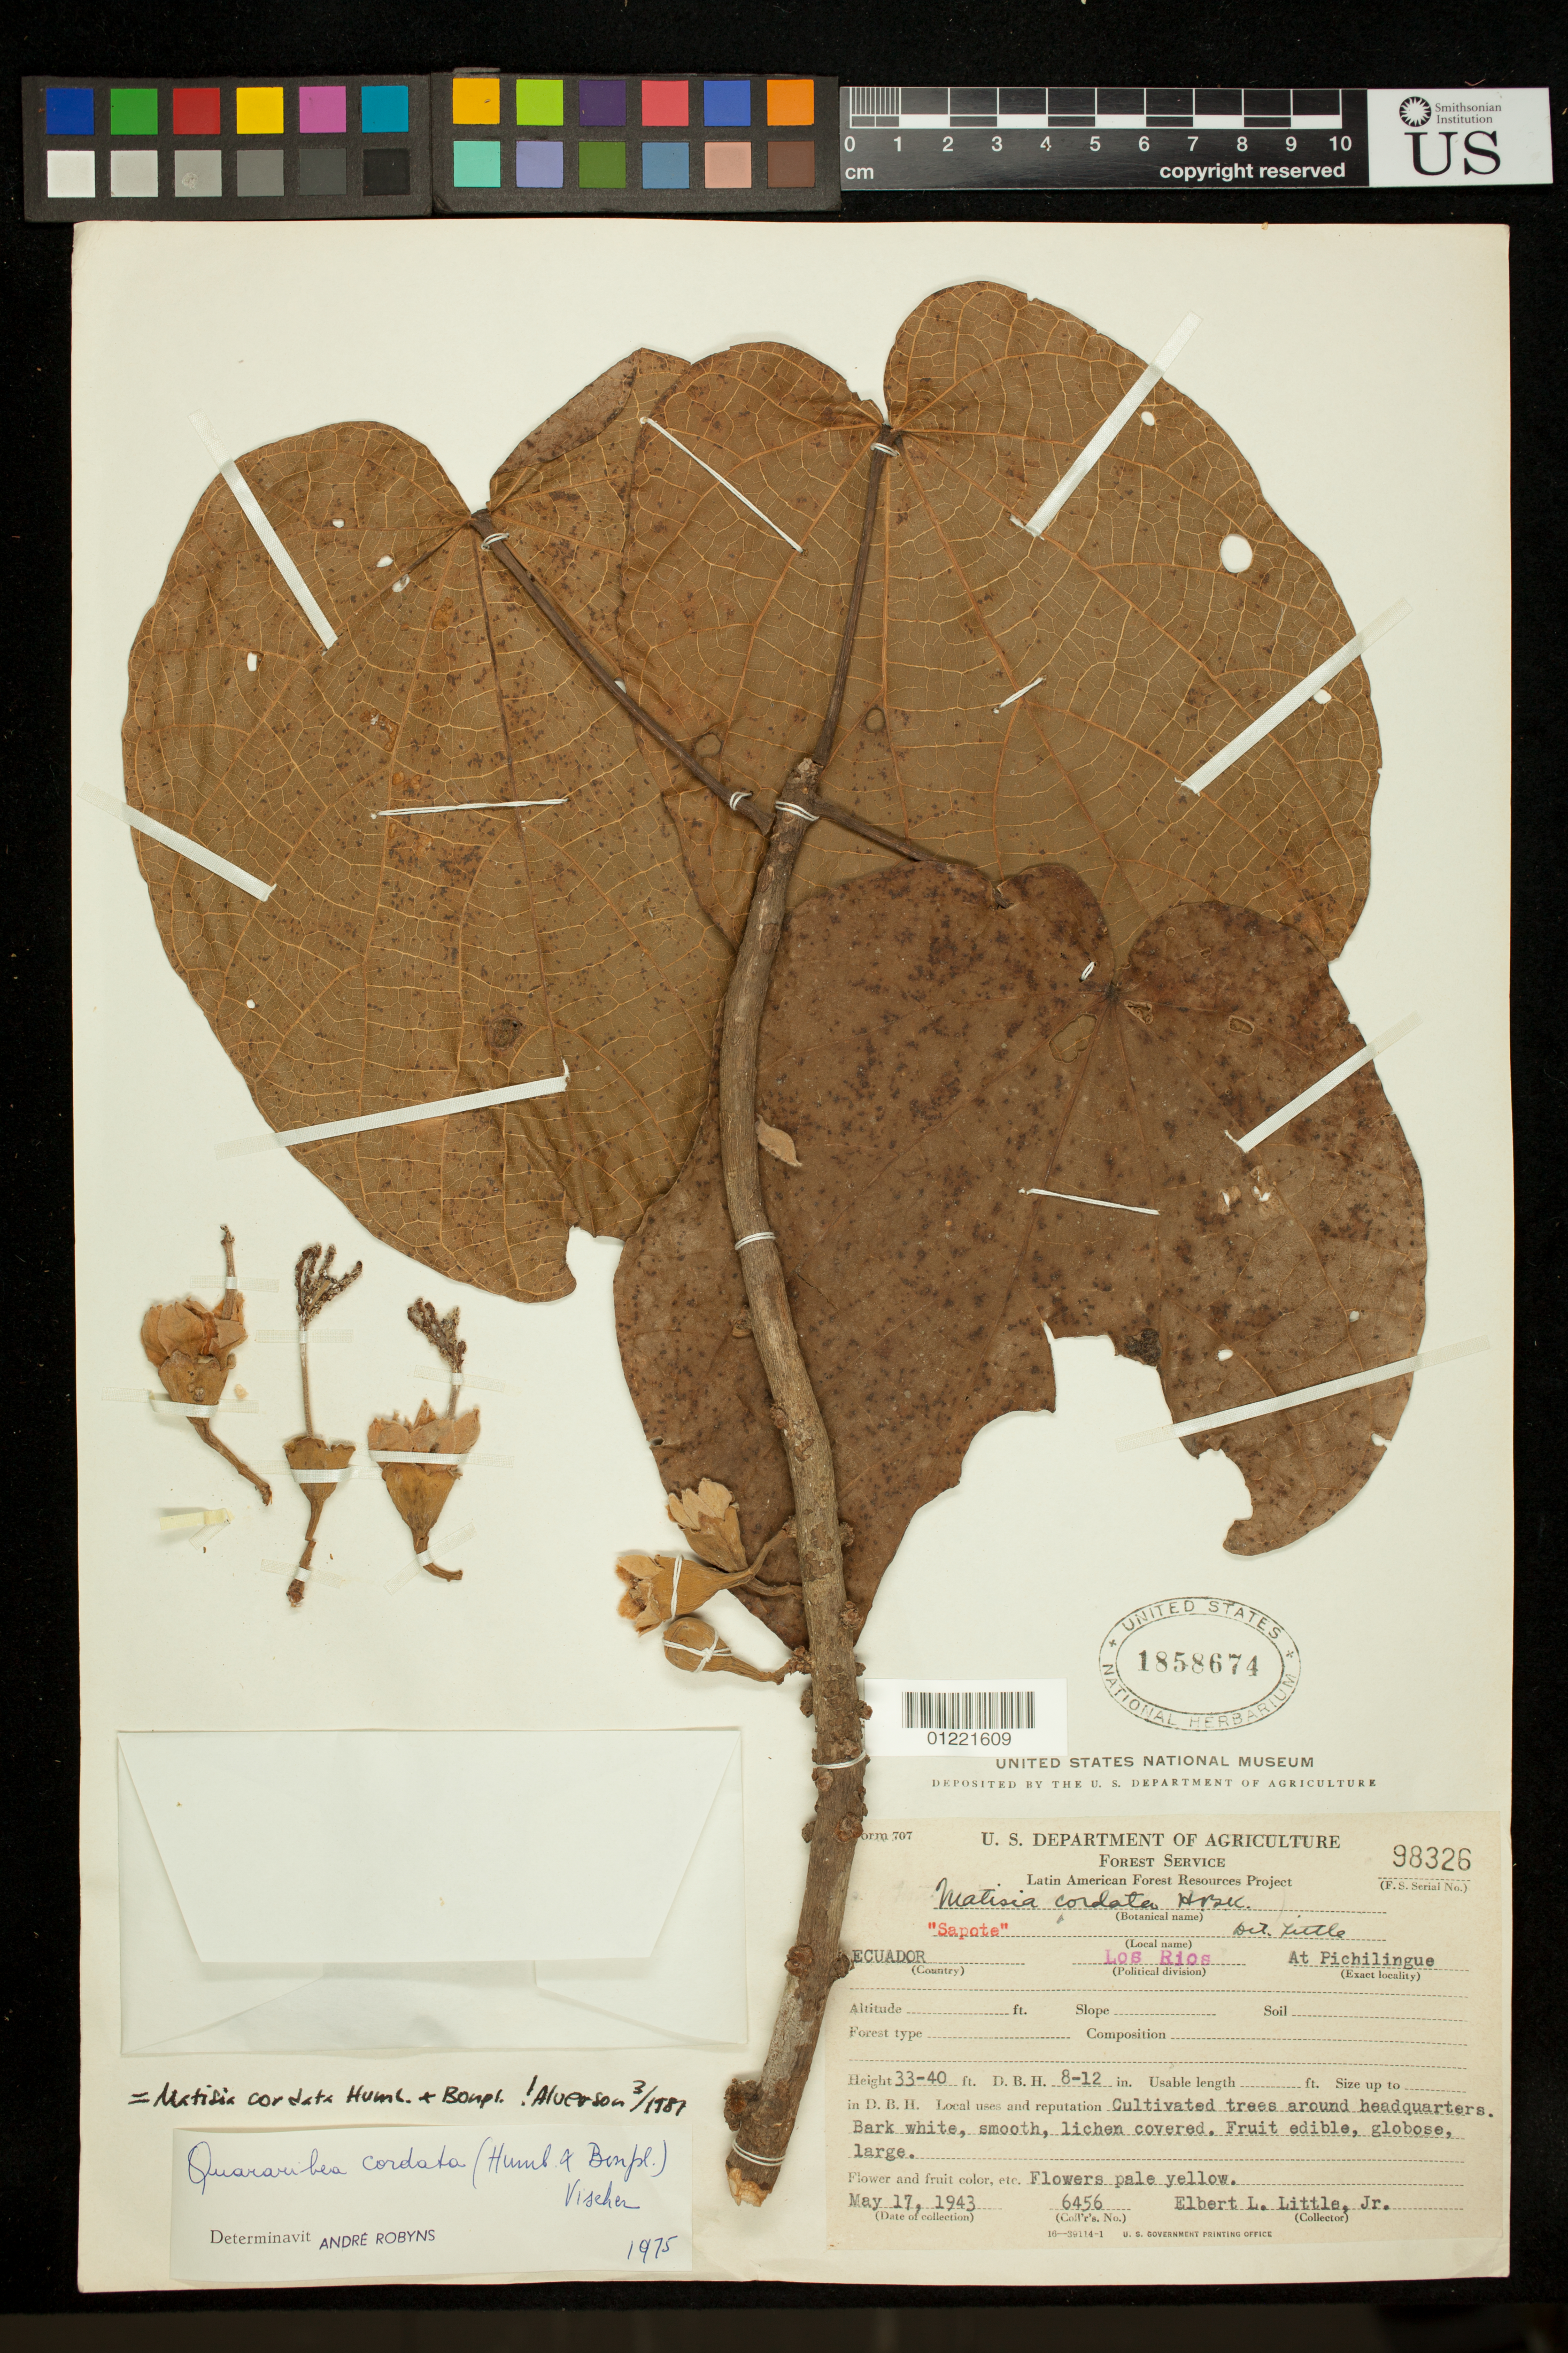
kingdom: Plantae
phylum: Tracheophyta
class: Magnoliopsida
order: Malvales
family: Malvaceae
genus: Matisia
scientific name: Matisia cordata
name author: Humb. & Bonpl.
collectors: E. L. Little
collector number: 6456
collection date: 1943-05-17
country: Ecuador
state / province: Los Ríos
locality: Pichilingue. Cultivated trees around headquarters. F.S. Serial No. 98326.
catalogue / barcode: US 1858674